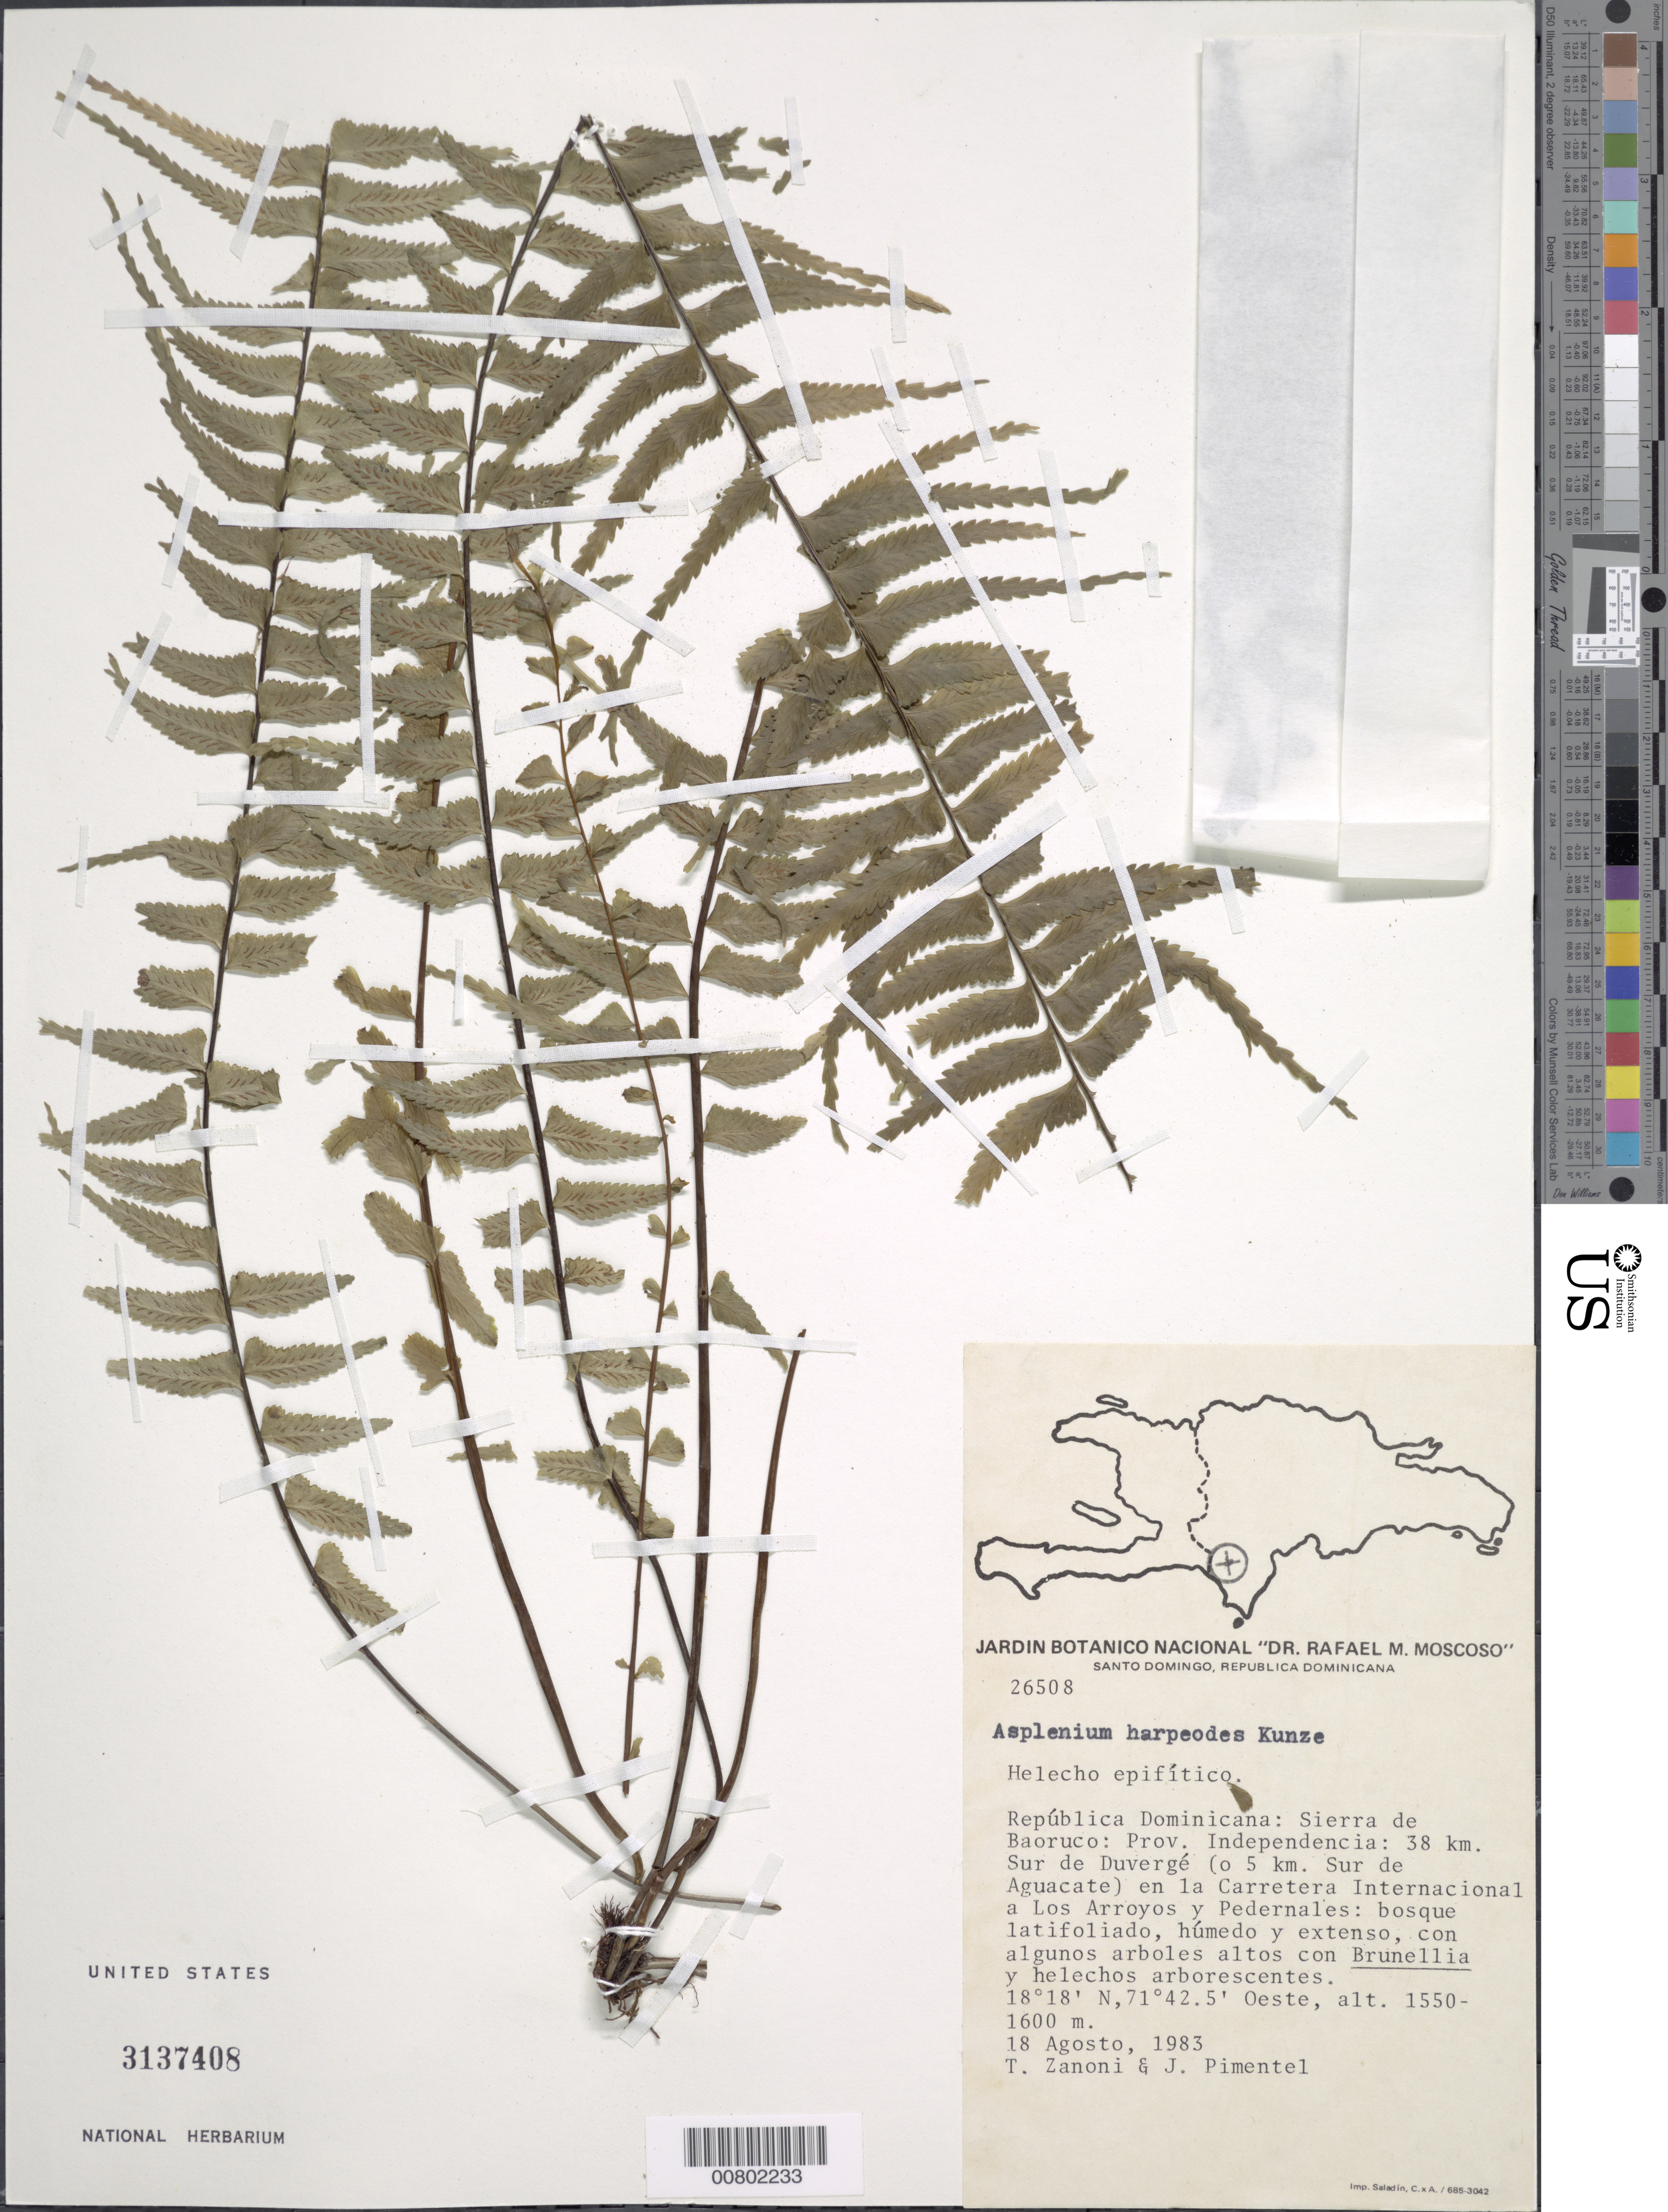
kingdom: Plantae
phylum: Tracheophyta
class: Polypodiopsida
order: Polypodiales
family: Aspleniaceae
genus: Asplenium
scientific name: Asplenium harpeodes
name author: Kunze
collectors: T. A. Zanoni & J. Pimentel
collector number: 26508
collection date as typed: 18 Aug 1983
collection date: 1983-08-18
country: Dominican Republic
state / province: Independencia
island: Hispaniola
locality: Sierra de Baoruco, 38 km S de Duvergé (o 5 km S de Aguacate), Carretera Internacional a Los Arroyos y Pedernales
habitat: Bosque latifoliado, húmedo y extenso, con algunos arboles altos con Brunellia y helechos arborescentes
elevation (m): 1550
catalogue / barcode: US 3137408